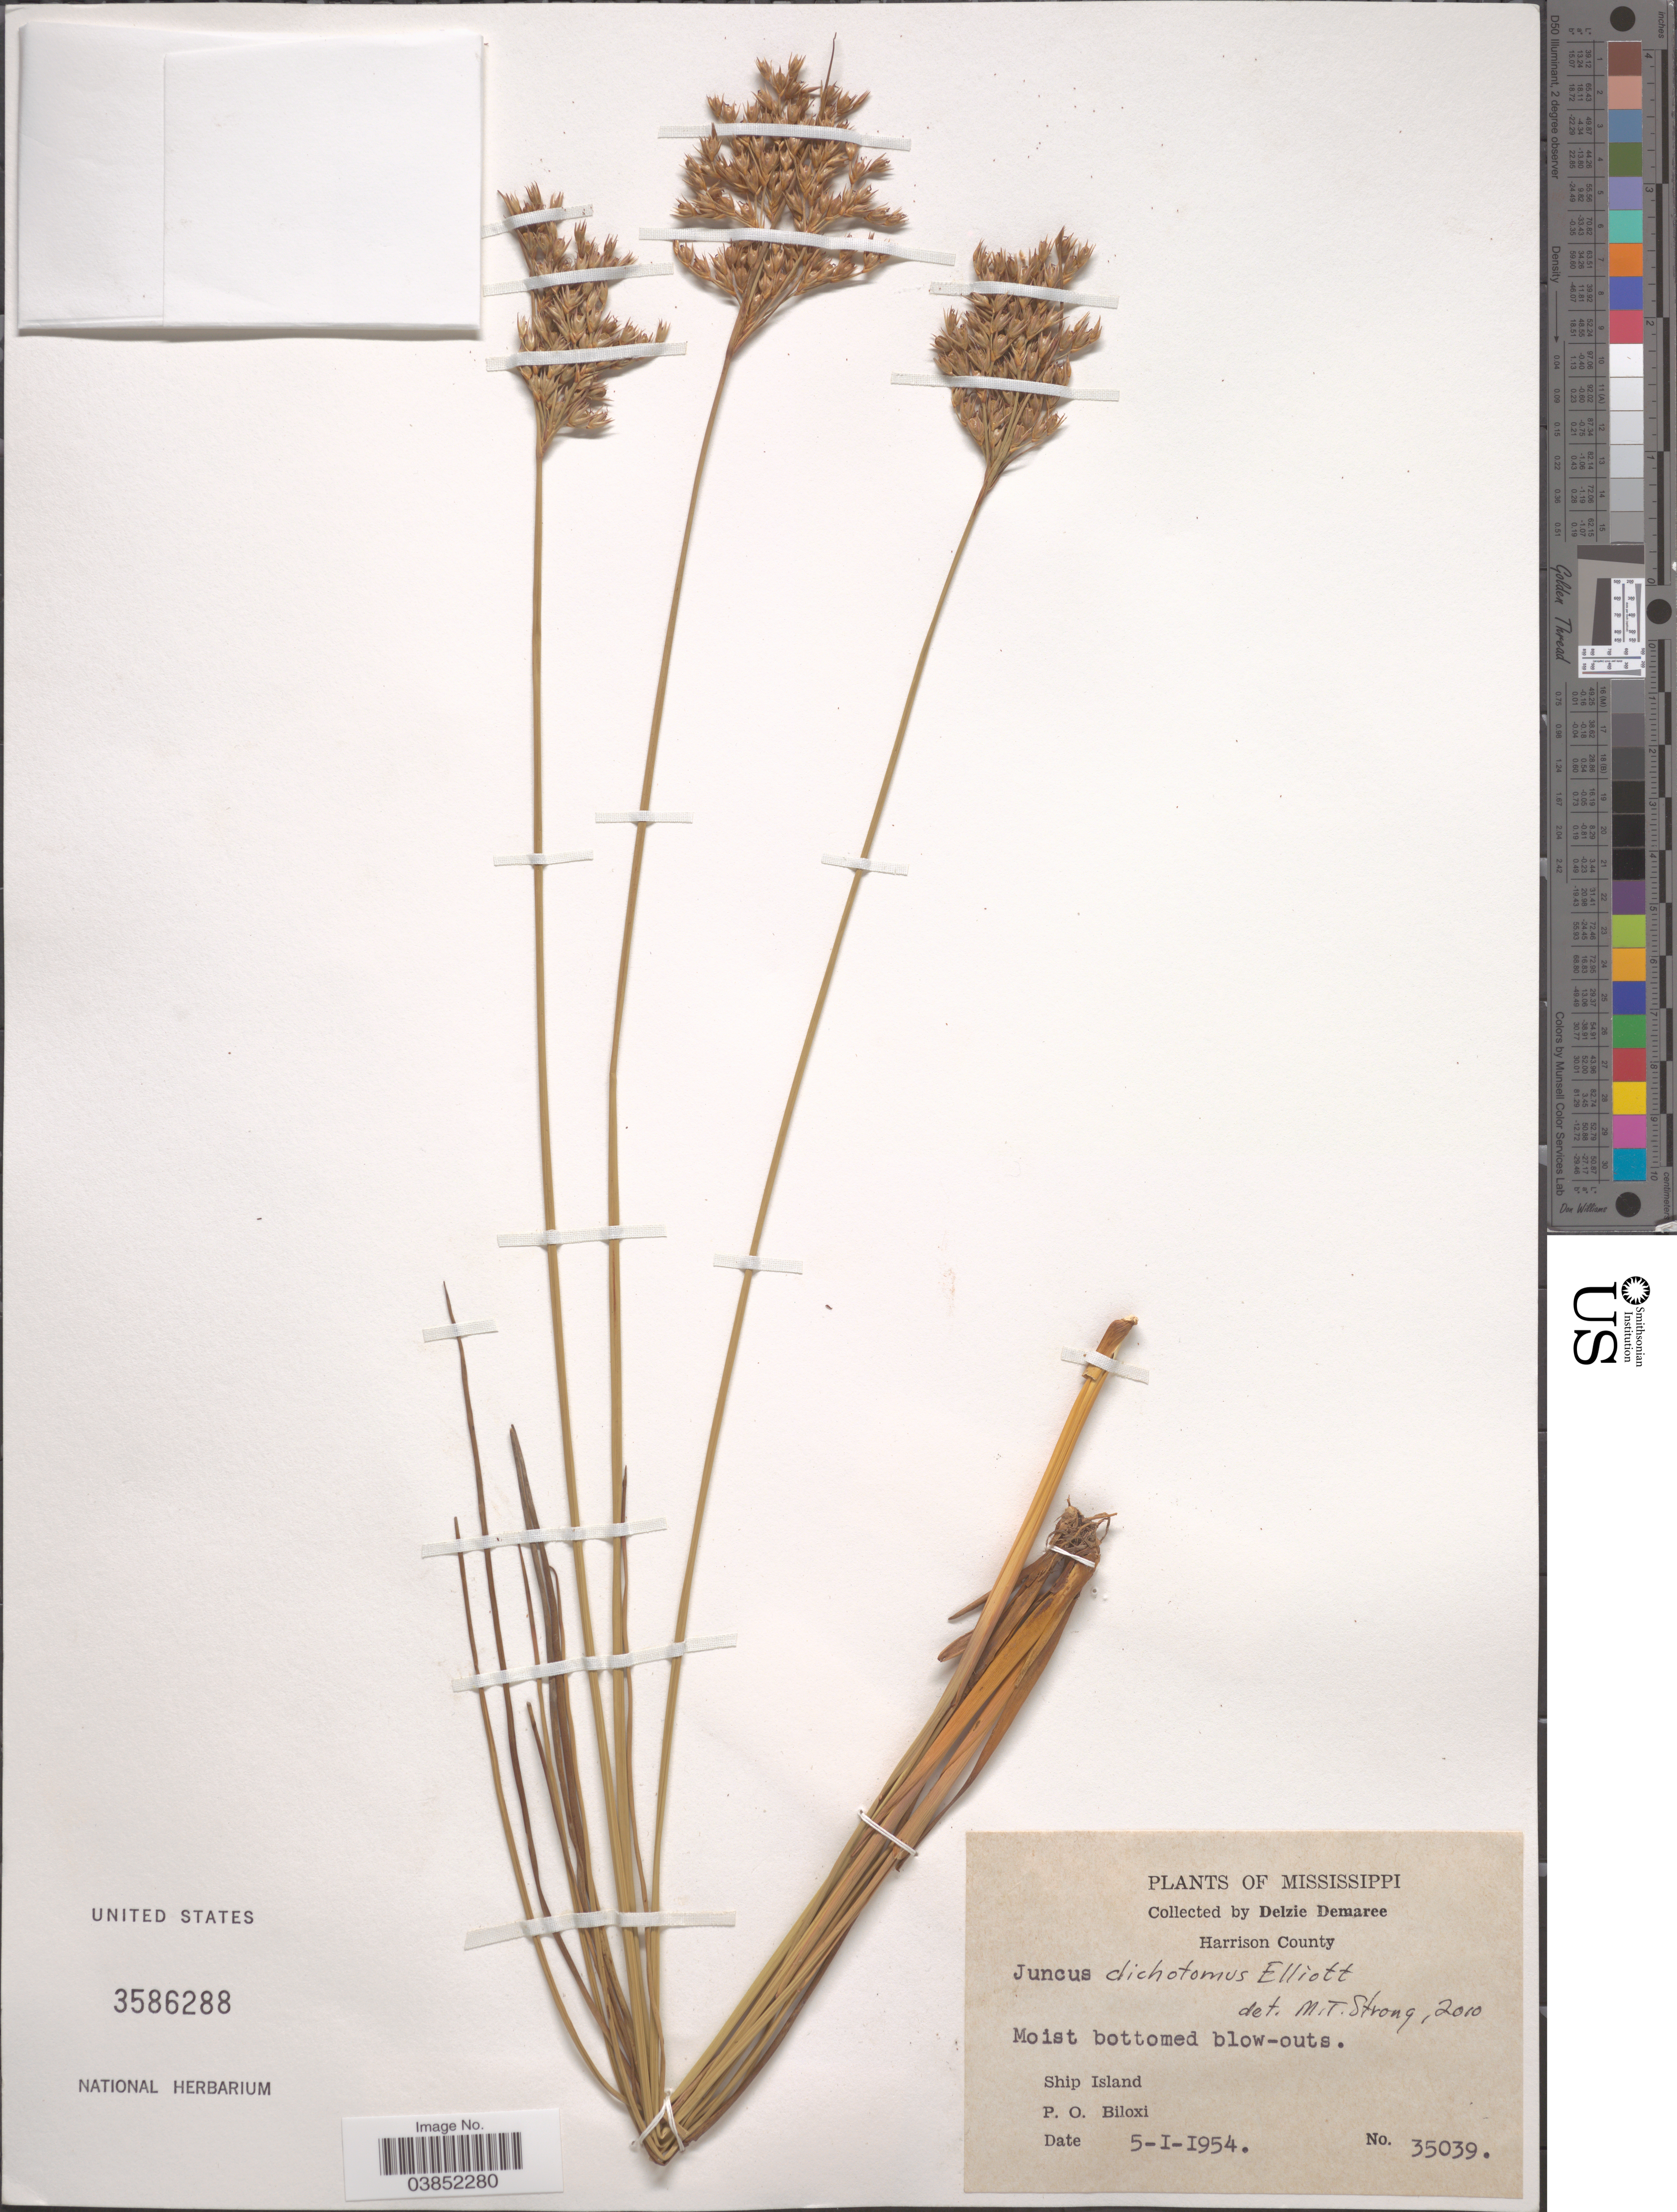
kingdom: Plantae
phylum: Tracheophyta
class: Liliopsida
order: Poales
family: Juncaceae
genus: Juncus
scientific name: Juncus dichotomus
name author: Elliott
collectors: D. Demaree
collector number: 35039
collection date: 1954-05-01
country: United States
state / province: Mississippi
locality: Harrison County. Ship Island. P. O. Biloxi.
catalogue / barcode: US 3586288